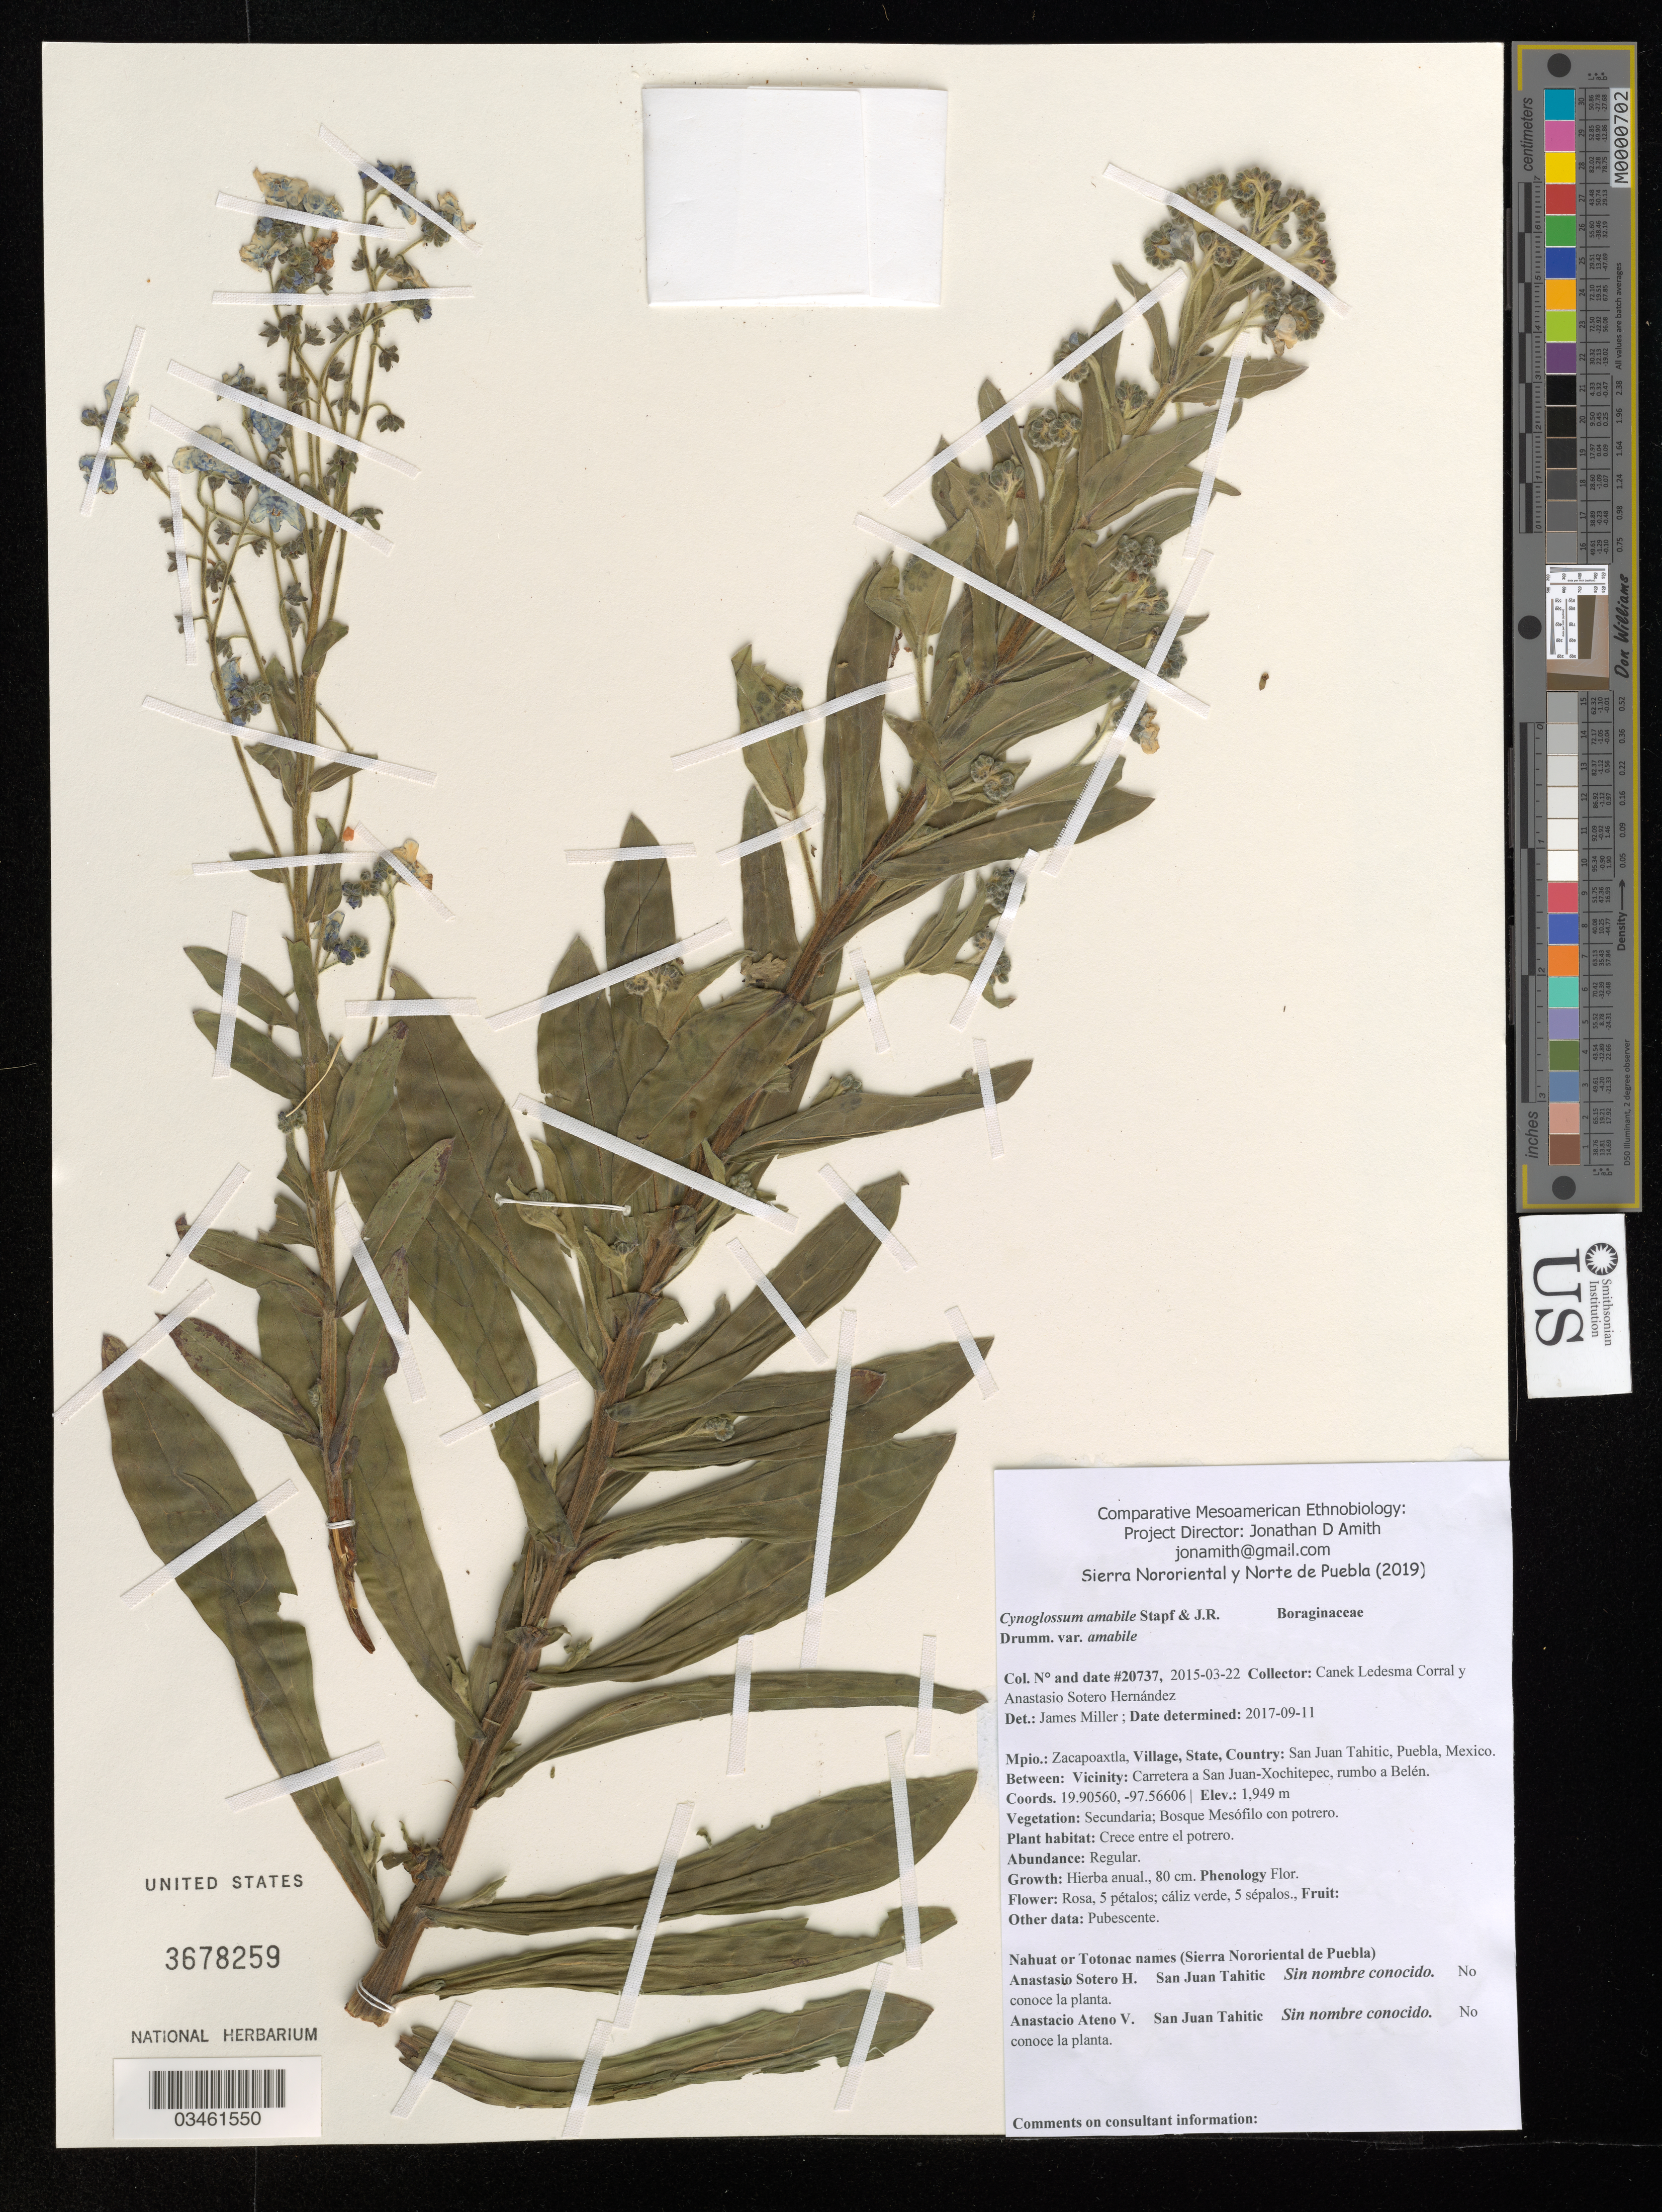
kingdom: Plantae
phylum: Tracheophyta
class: Magnoliopsida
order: Boraginales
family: Boraginaceae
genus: Cynoglossum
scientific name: Cynoglossum amabile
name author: Stapf & J.R. Drumm.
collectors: Canek Ledesma C. & A. Sotero H.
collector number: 20737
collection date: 2015-03-22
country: Mexico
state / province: Puebla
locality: Mpio.: Zacapoaxtla, Village: San Juan Tahitic. Between: Vicinity: Carretera a San Juan-Xochitepec, rumbo a Belén.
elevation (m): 1949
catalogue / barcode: US 3678259